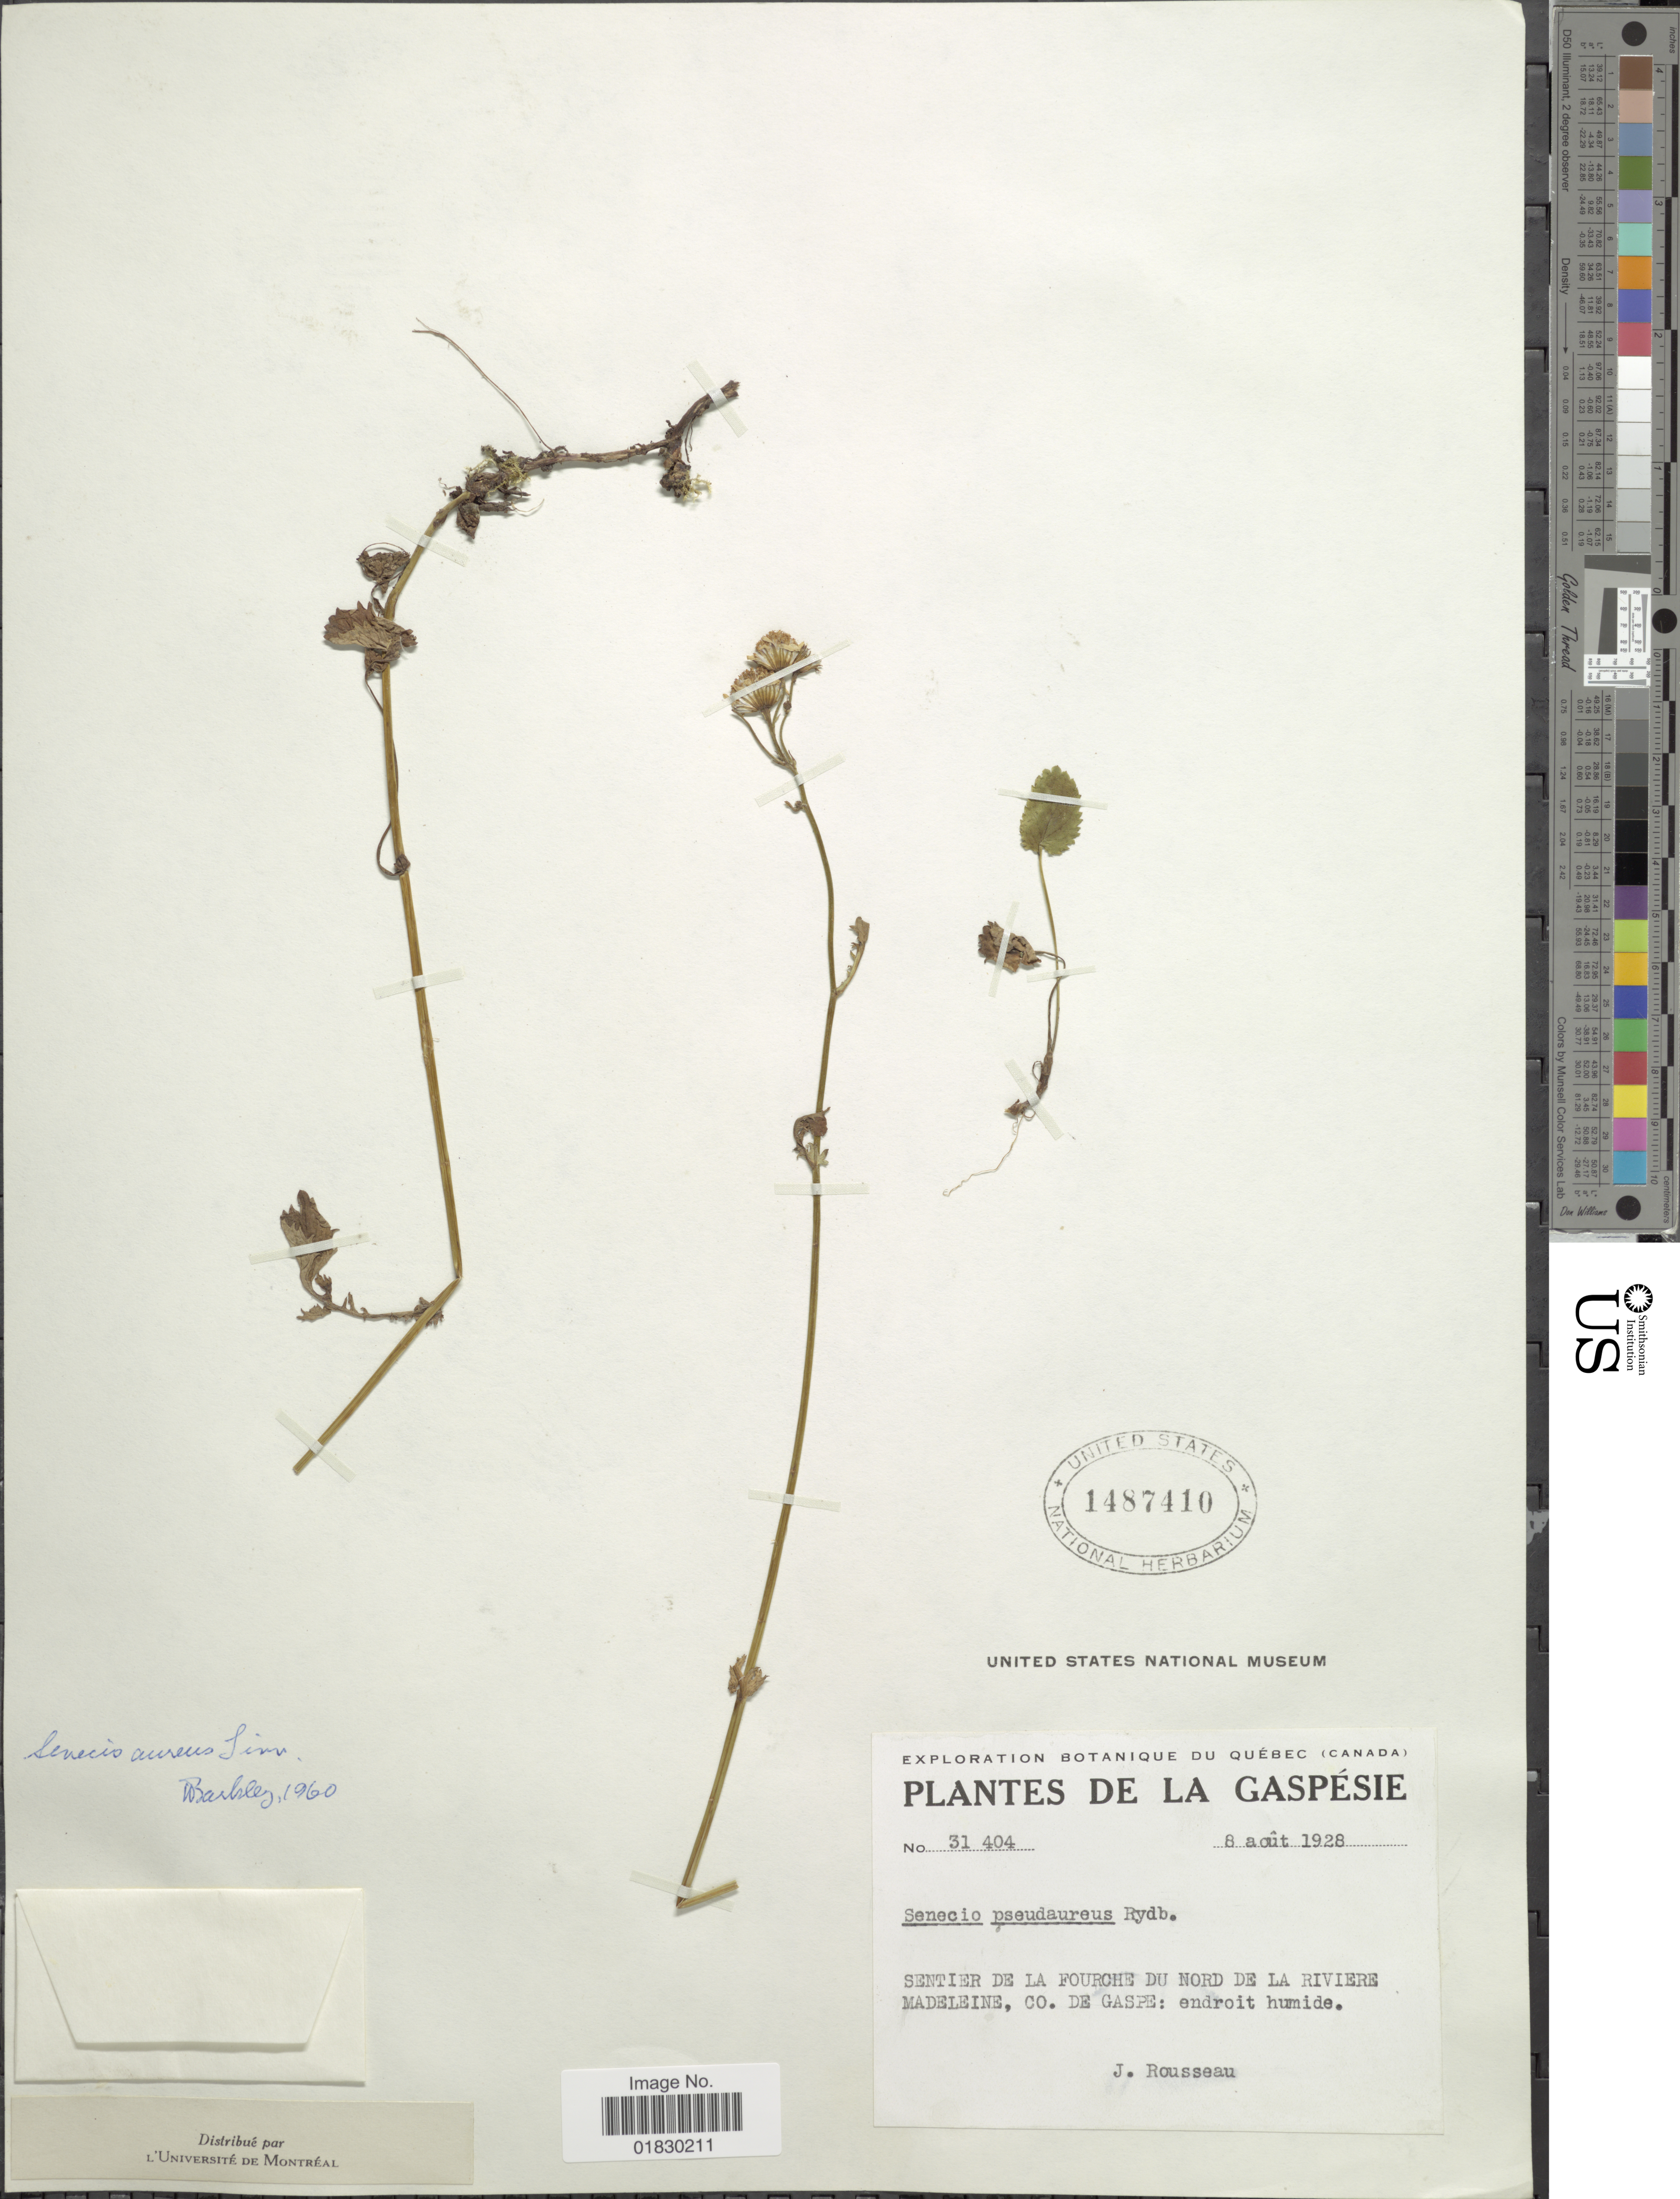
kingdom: Plantae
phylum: Tracheophyta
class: Magnoliopsida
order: Asterales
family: Asteraceae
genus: Packera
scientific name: Packera aurea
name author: (L.) Á. Löve & D. Löve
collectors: J. Rousseau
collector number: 31404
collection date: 1928-08-08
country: Canada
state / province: Quebec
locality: De La Gaspecie, Sentier de la Fourche Du Nord de la Riviere Madeleine, Co. de Gaspe: endroit humide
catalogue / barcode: US 1487410